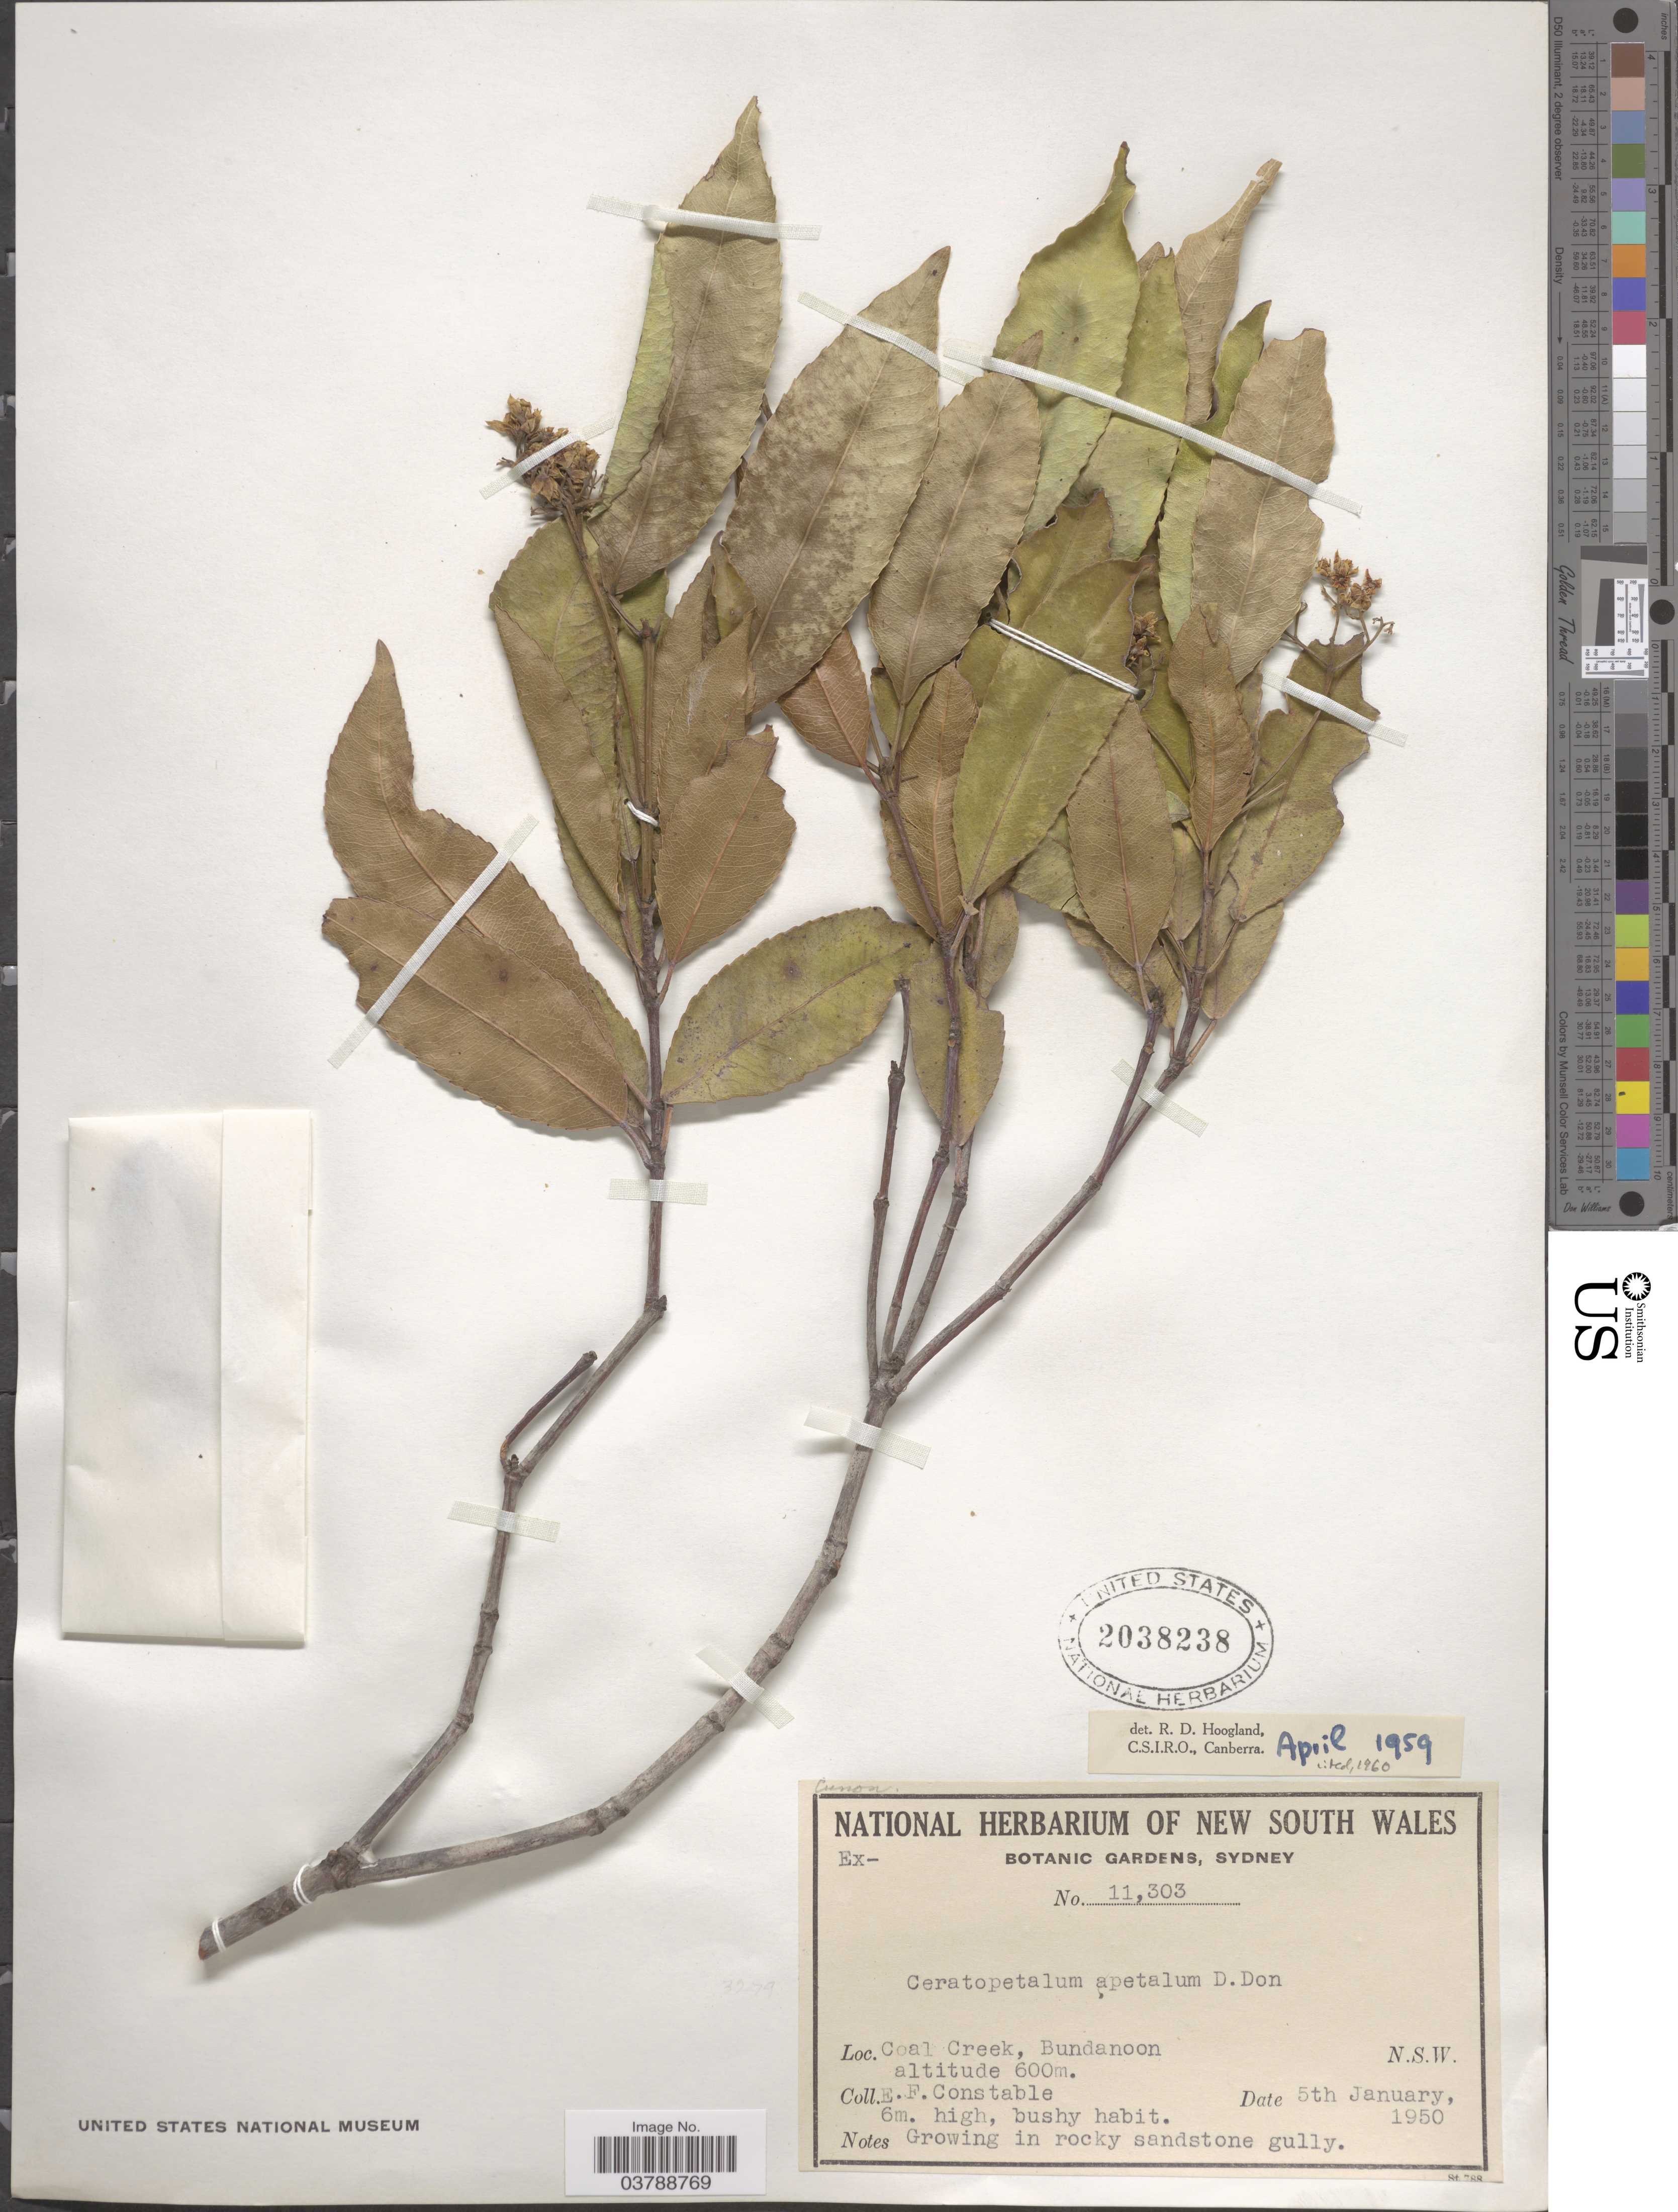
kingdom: Plantae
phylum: Tracheophyta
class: Magnoliopsida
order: Oxalidales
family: Cunoniaceae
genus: Ceratopetalum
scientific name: Ceratopetalum apetalum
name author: D. Don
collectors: E. F. Constable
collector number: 11303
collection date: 1950-01-05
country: Australia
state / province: New South Wales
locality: Coal Creek, Bundanoon.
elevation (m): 600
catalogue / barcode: US 2038238